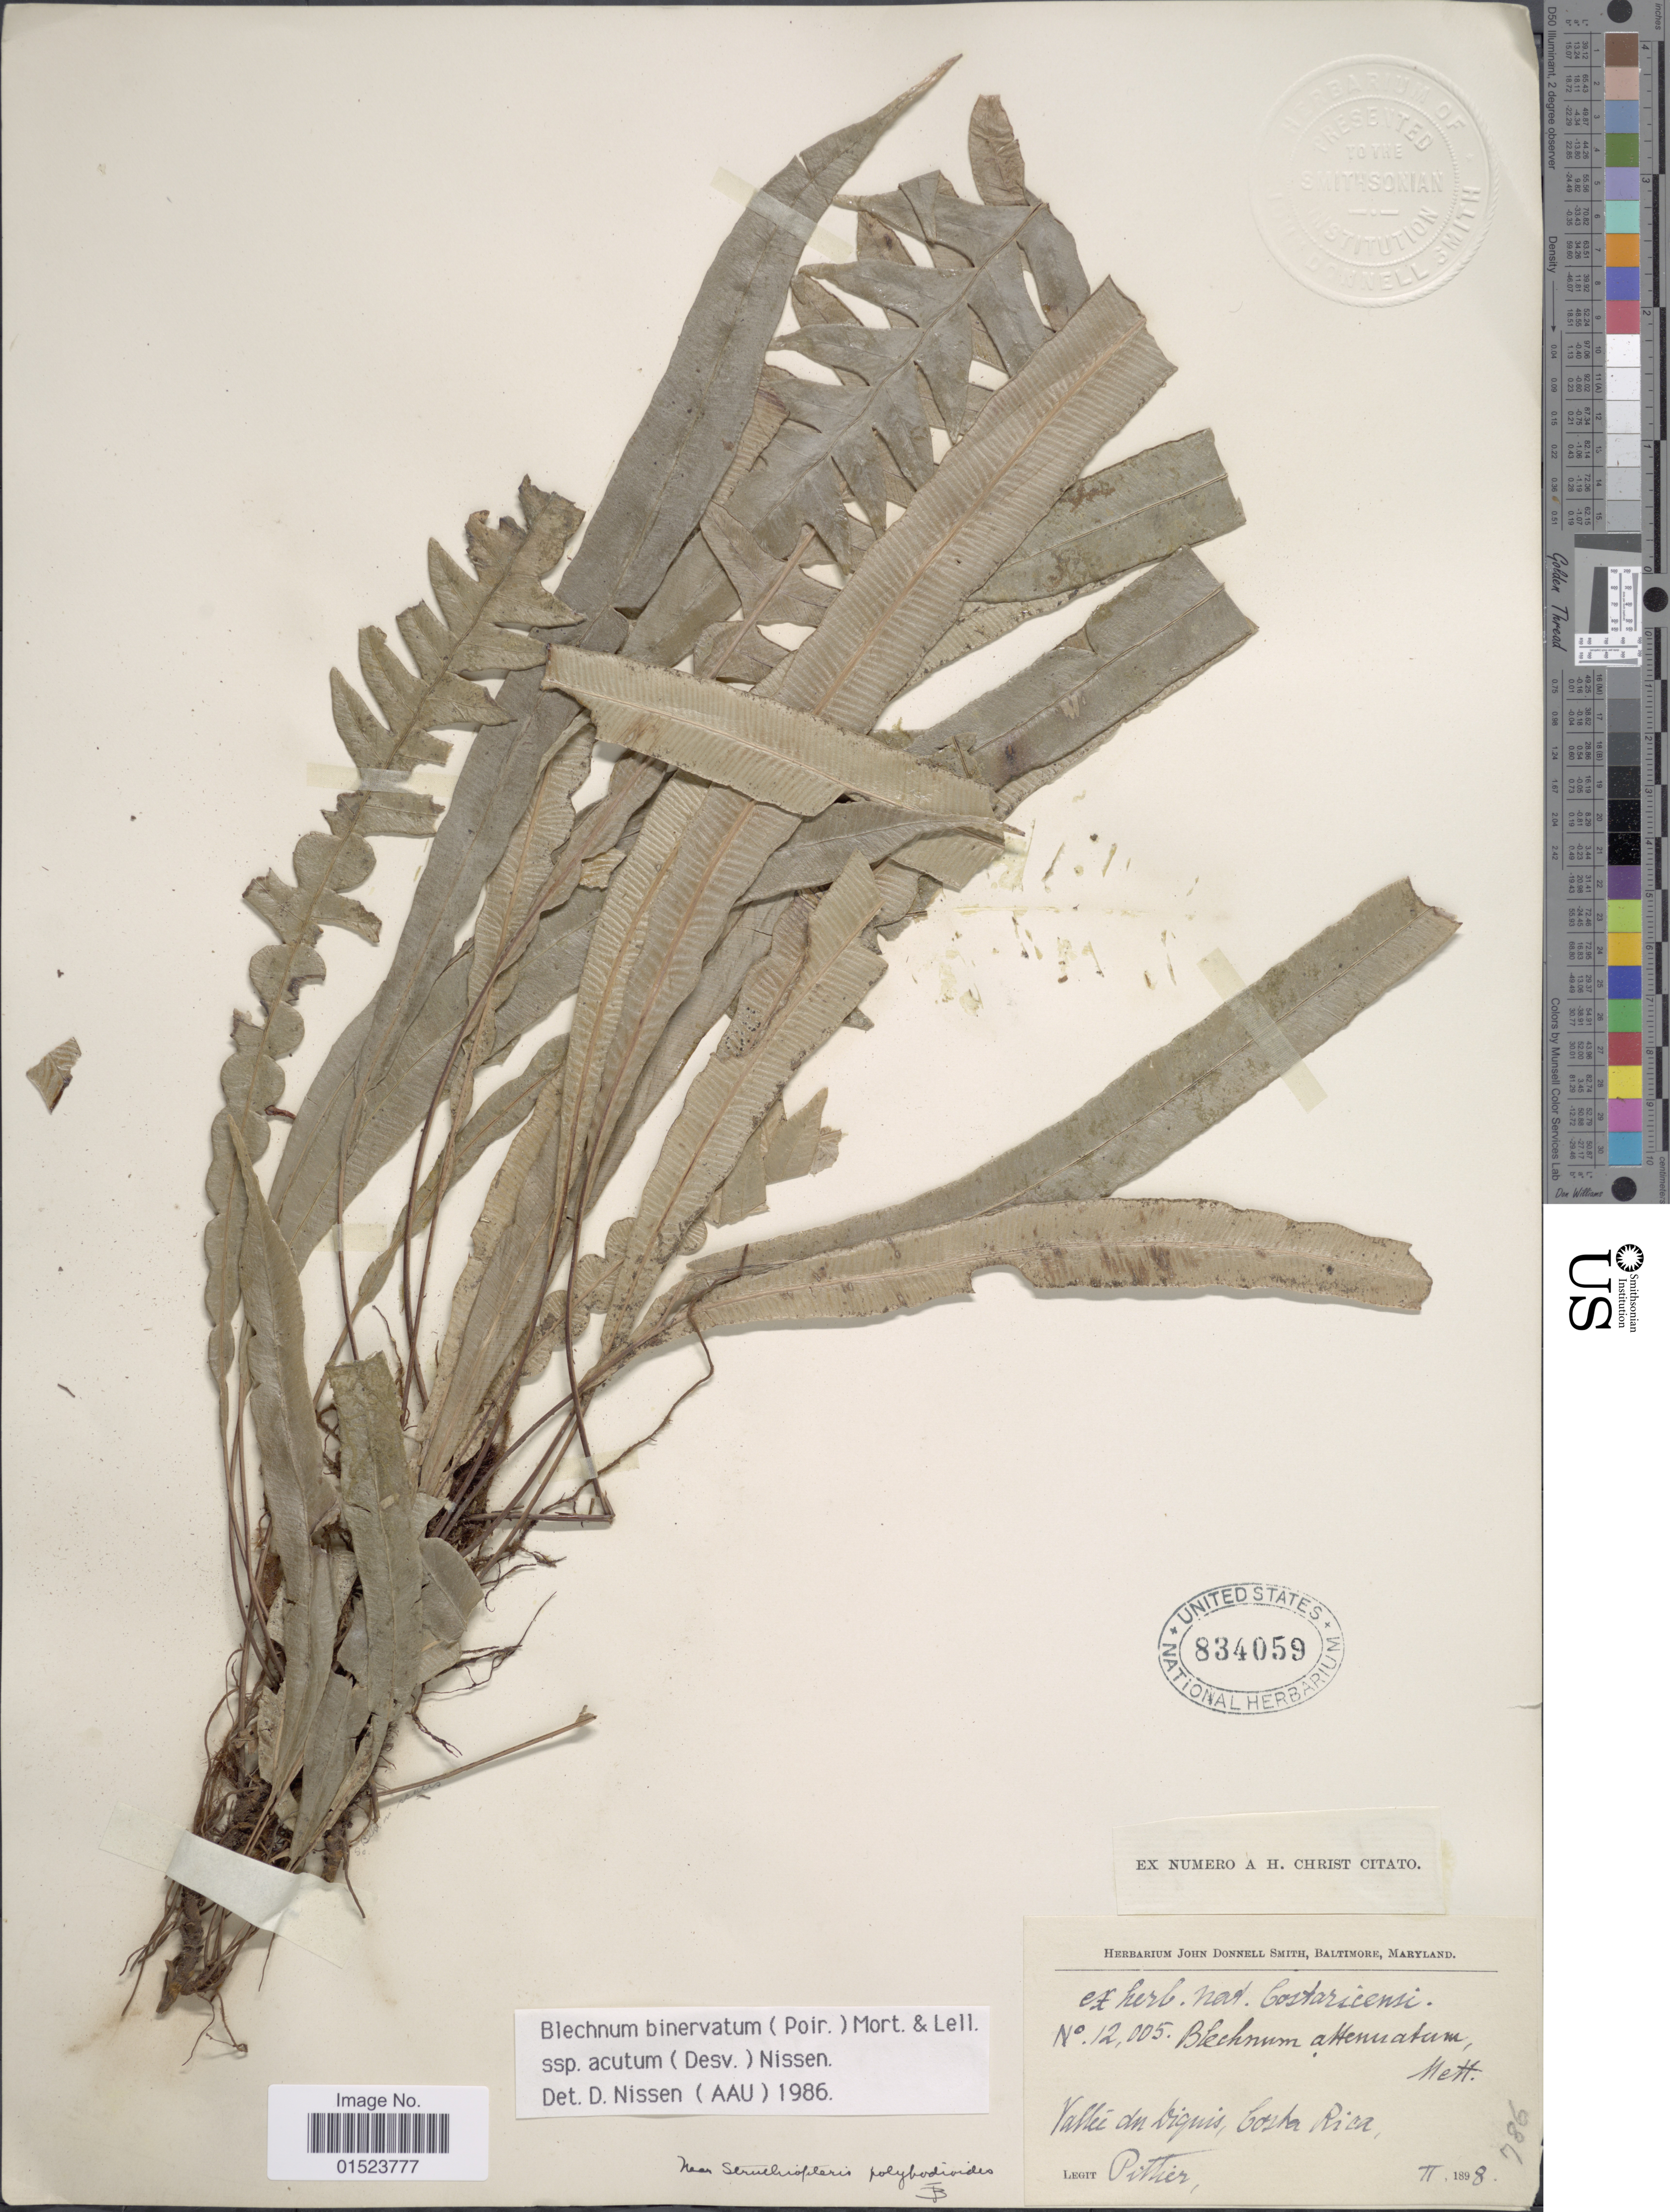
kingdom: Plantae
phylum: Tracheophyta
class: Polypodiopsida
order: Polypodiales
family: Blechnaceae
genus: Blechnum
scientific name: Blechnum ensiforme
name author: (Liebm.) C. Chr.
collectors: Pittier, --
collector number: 12005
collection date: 1898-02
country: Costa Rica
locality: Valleé du Diquis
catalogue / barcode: US 834059